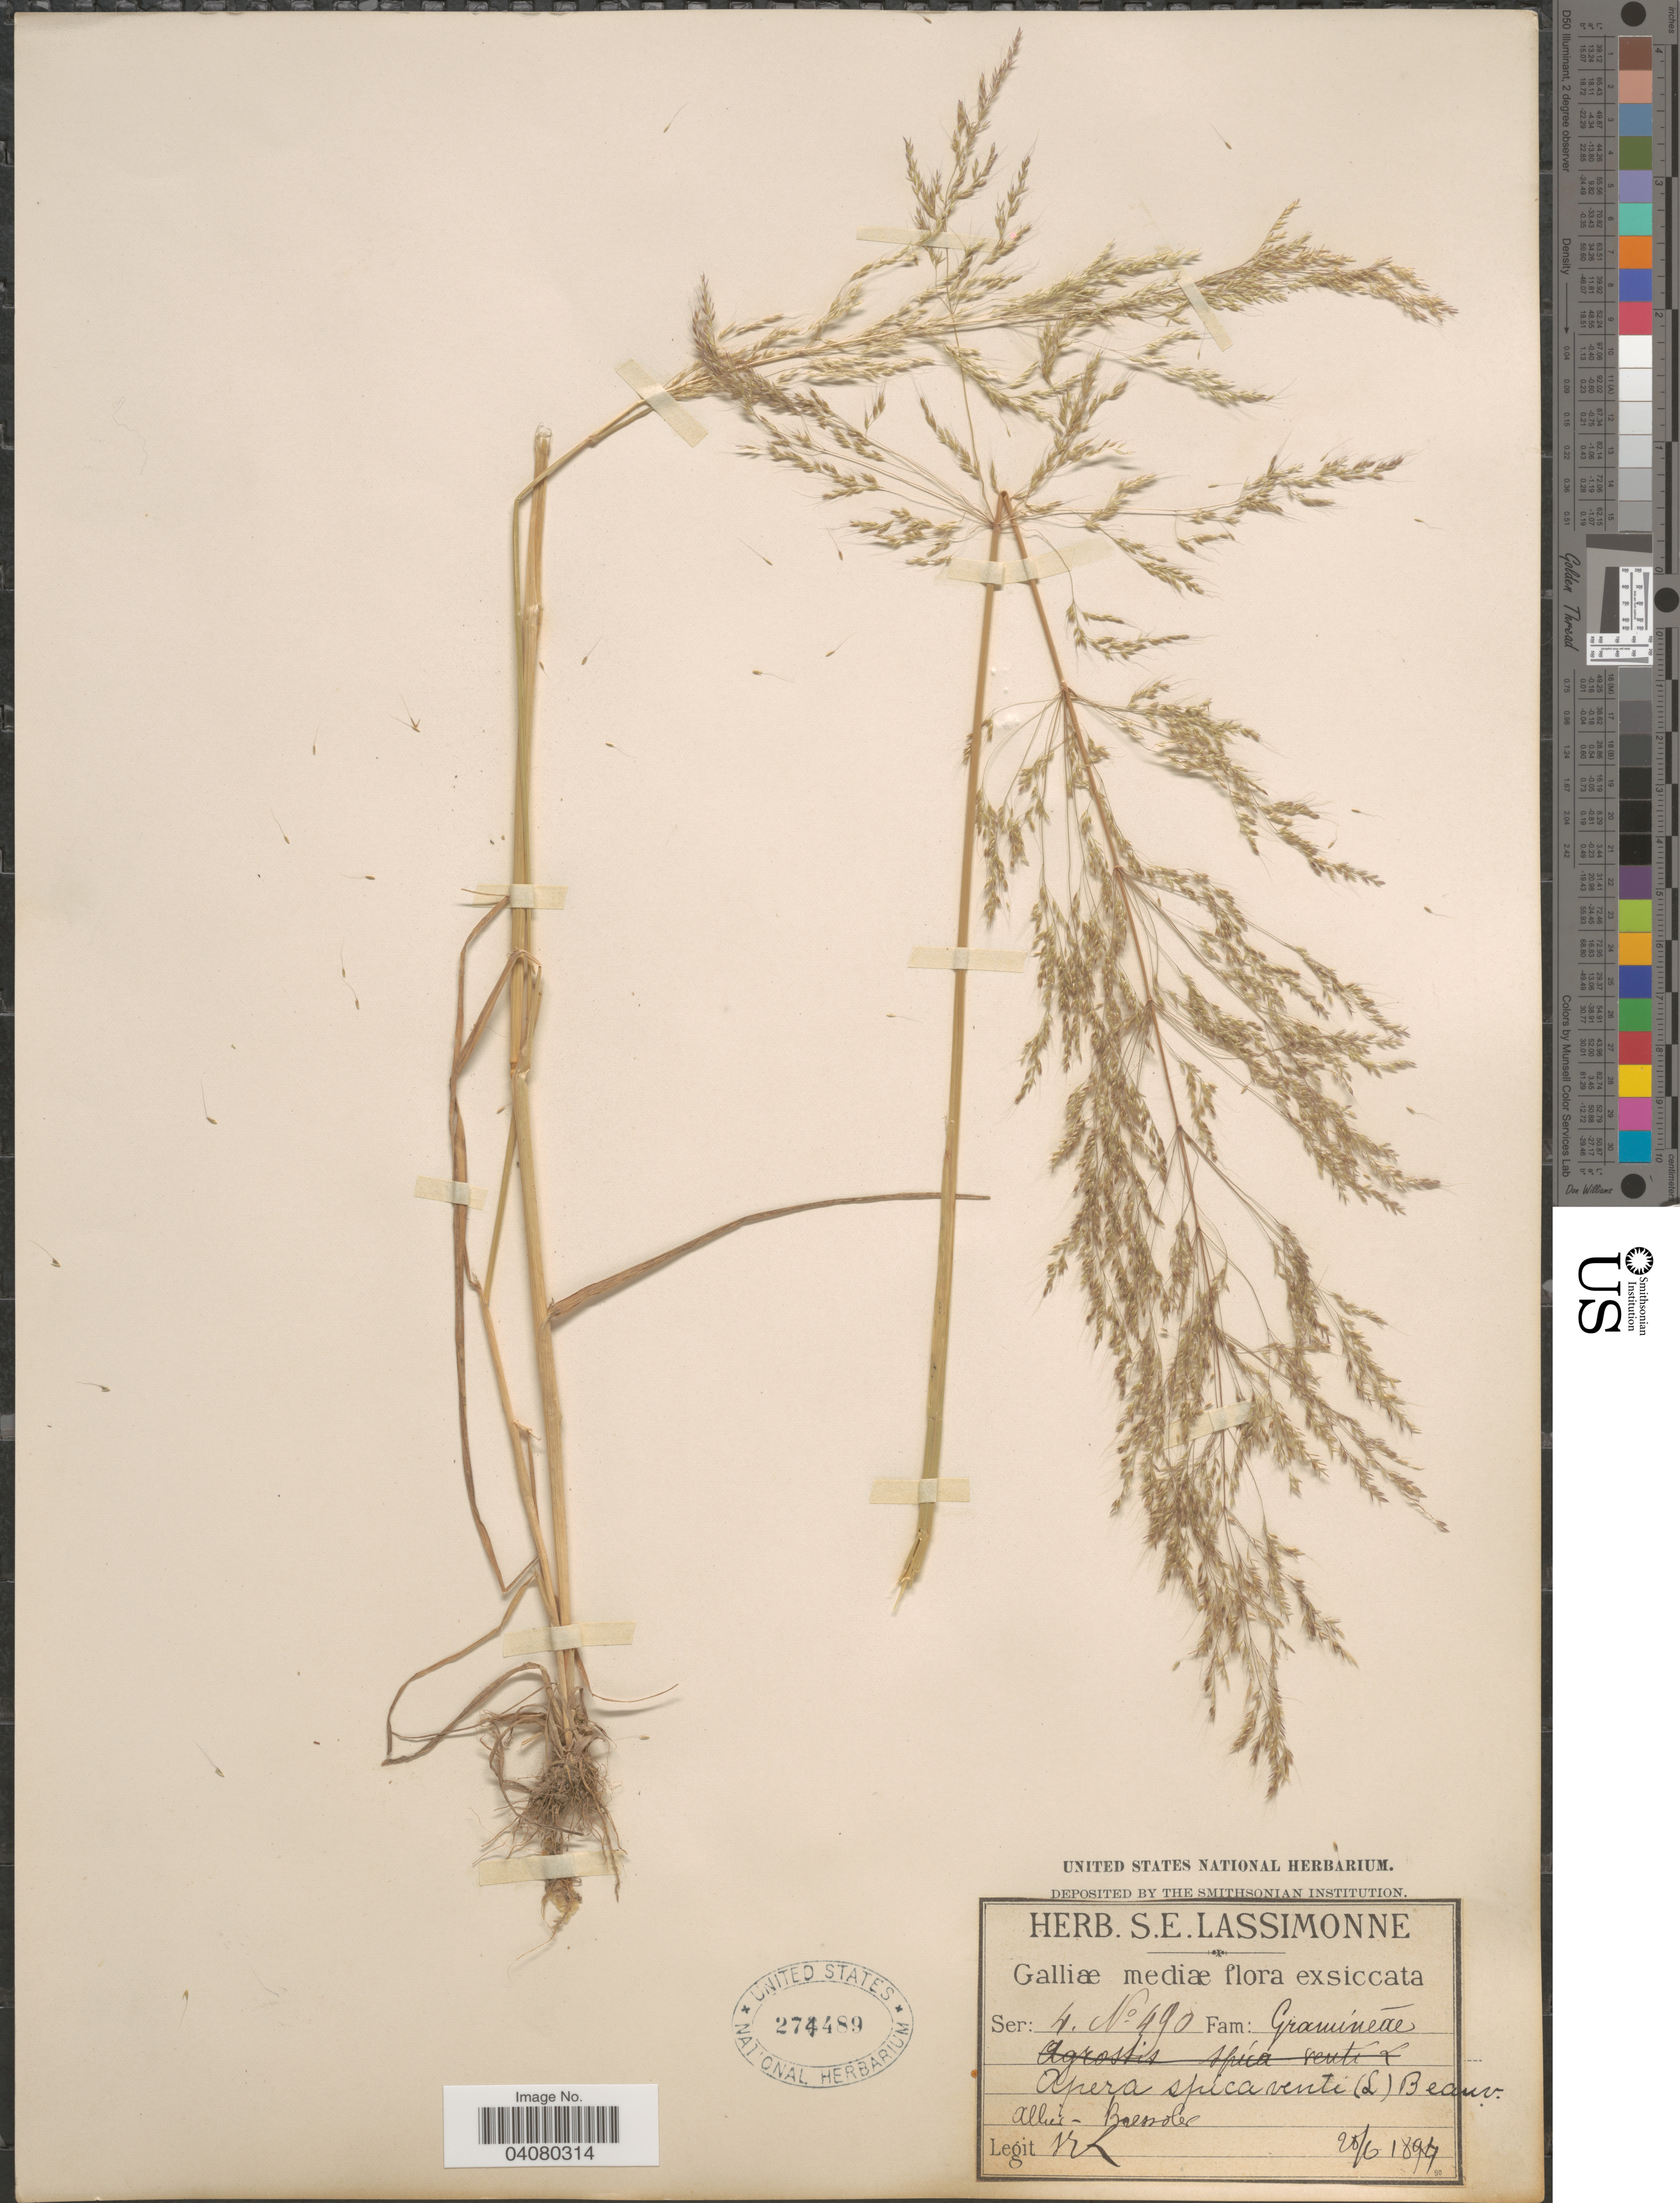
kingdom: Plantae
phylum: Tracheophyta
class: Liliopsida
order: Poales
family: Poaceae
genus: Apera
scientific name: Apera spica-venti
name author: (L.) P. Beauv.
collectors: S. Lassimonne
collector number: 490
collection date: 1894-06-20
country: France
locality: Galliæ mediæ. Allier - Bressols.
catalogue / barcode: US 274489